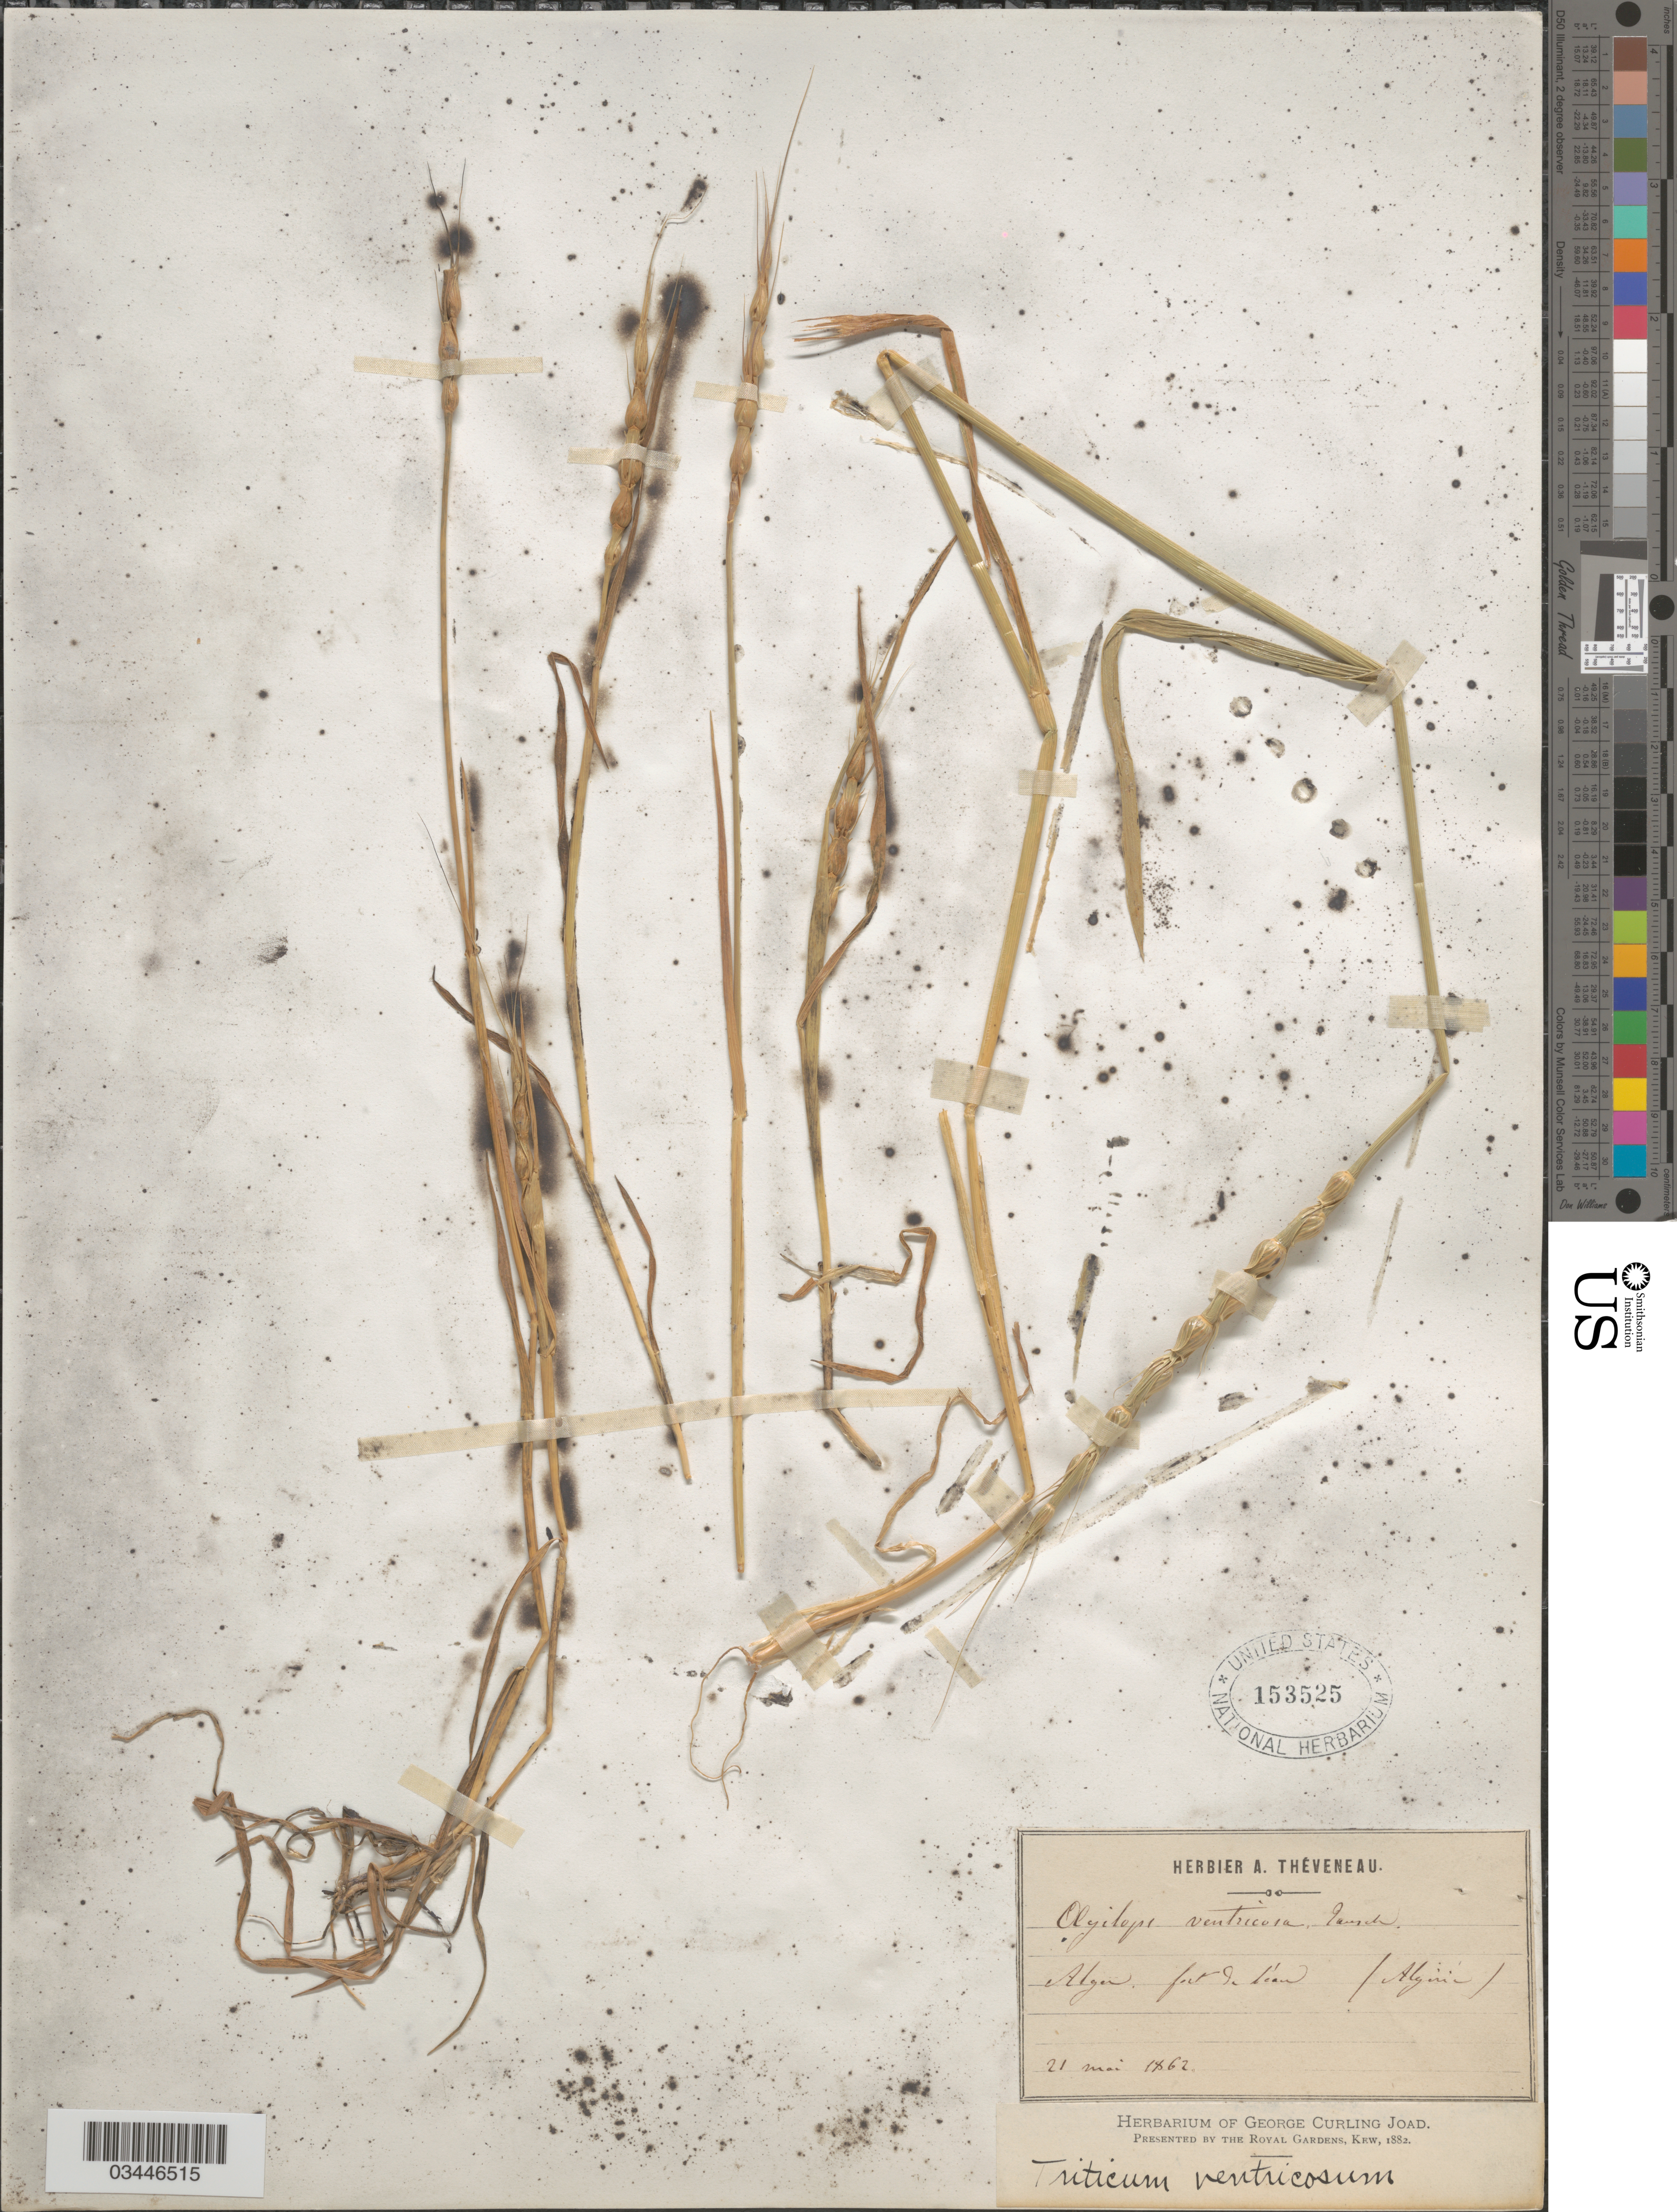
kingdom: Plantae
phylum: Tracheophyta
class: Liliopsida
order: Poales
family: Poaceae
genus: Aegilops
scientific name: Aegilops ventricosa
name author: Tausch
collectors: ex herb. A. Theveneau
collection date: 1862-05-21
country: Algeria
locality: Alger. fort de lieux (Algerié).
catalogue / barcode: US 153525